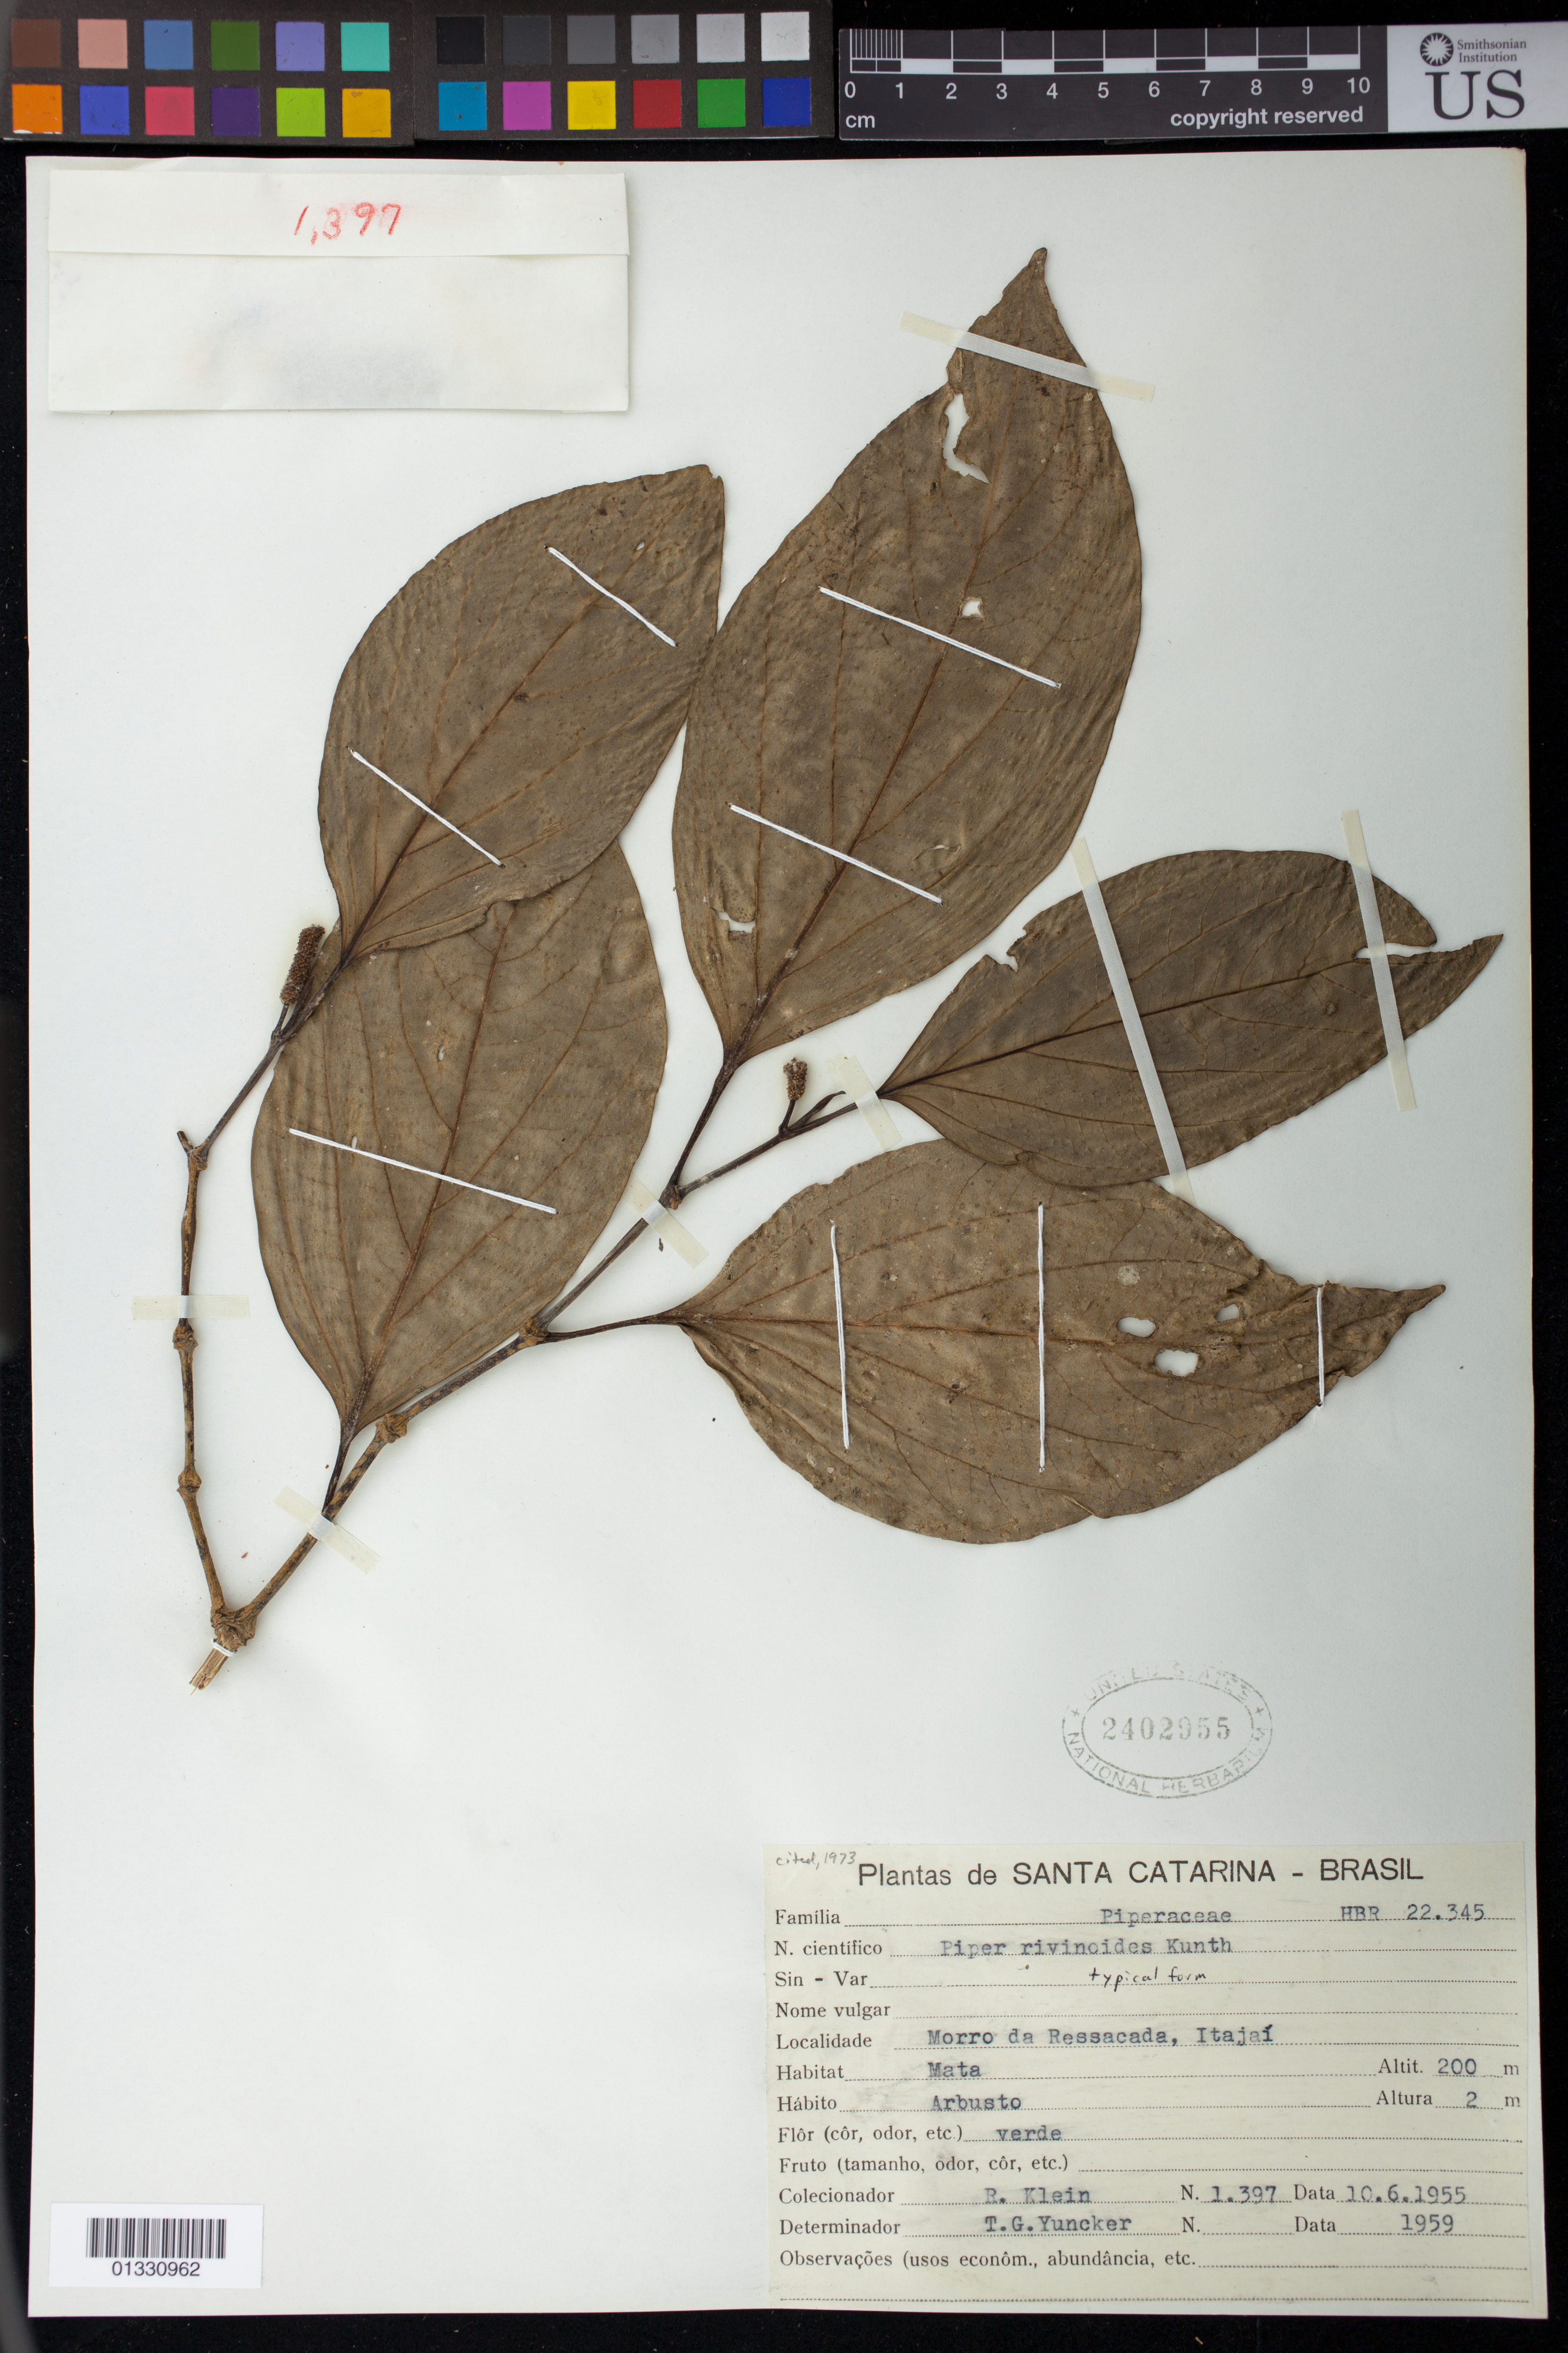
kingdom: Plantae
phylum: Tracheophyta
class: Magnoliopsida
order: Piperales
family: Piperaceae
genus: Piper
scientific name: Piper rivinoides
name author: Kunth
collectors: R. M. Klein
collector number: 1397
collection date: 1955-06-10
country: Brazil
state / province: Santa Catarina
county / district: Itajaí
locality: Morro da Ressacada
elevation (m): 200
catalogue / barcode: US 2402955